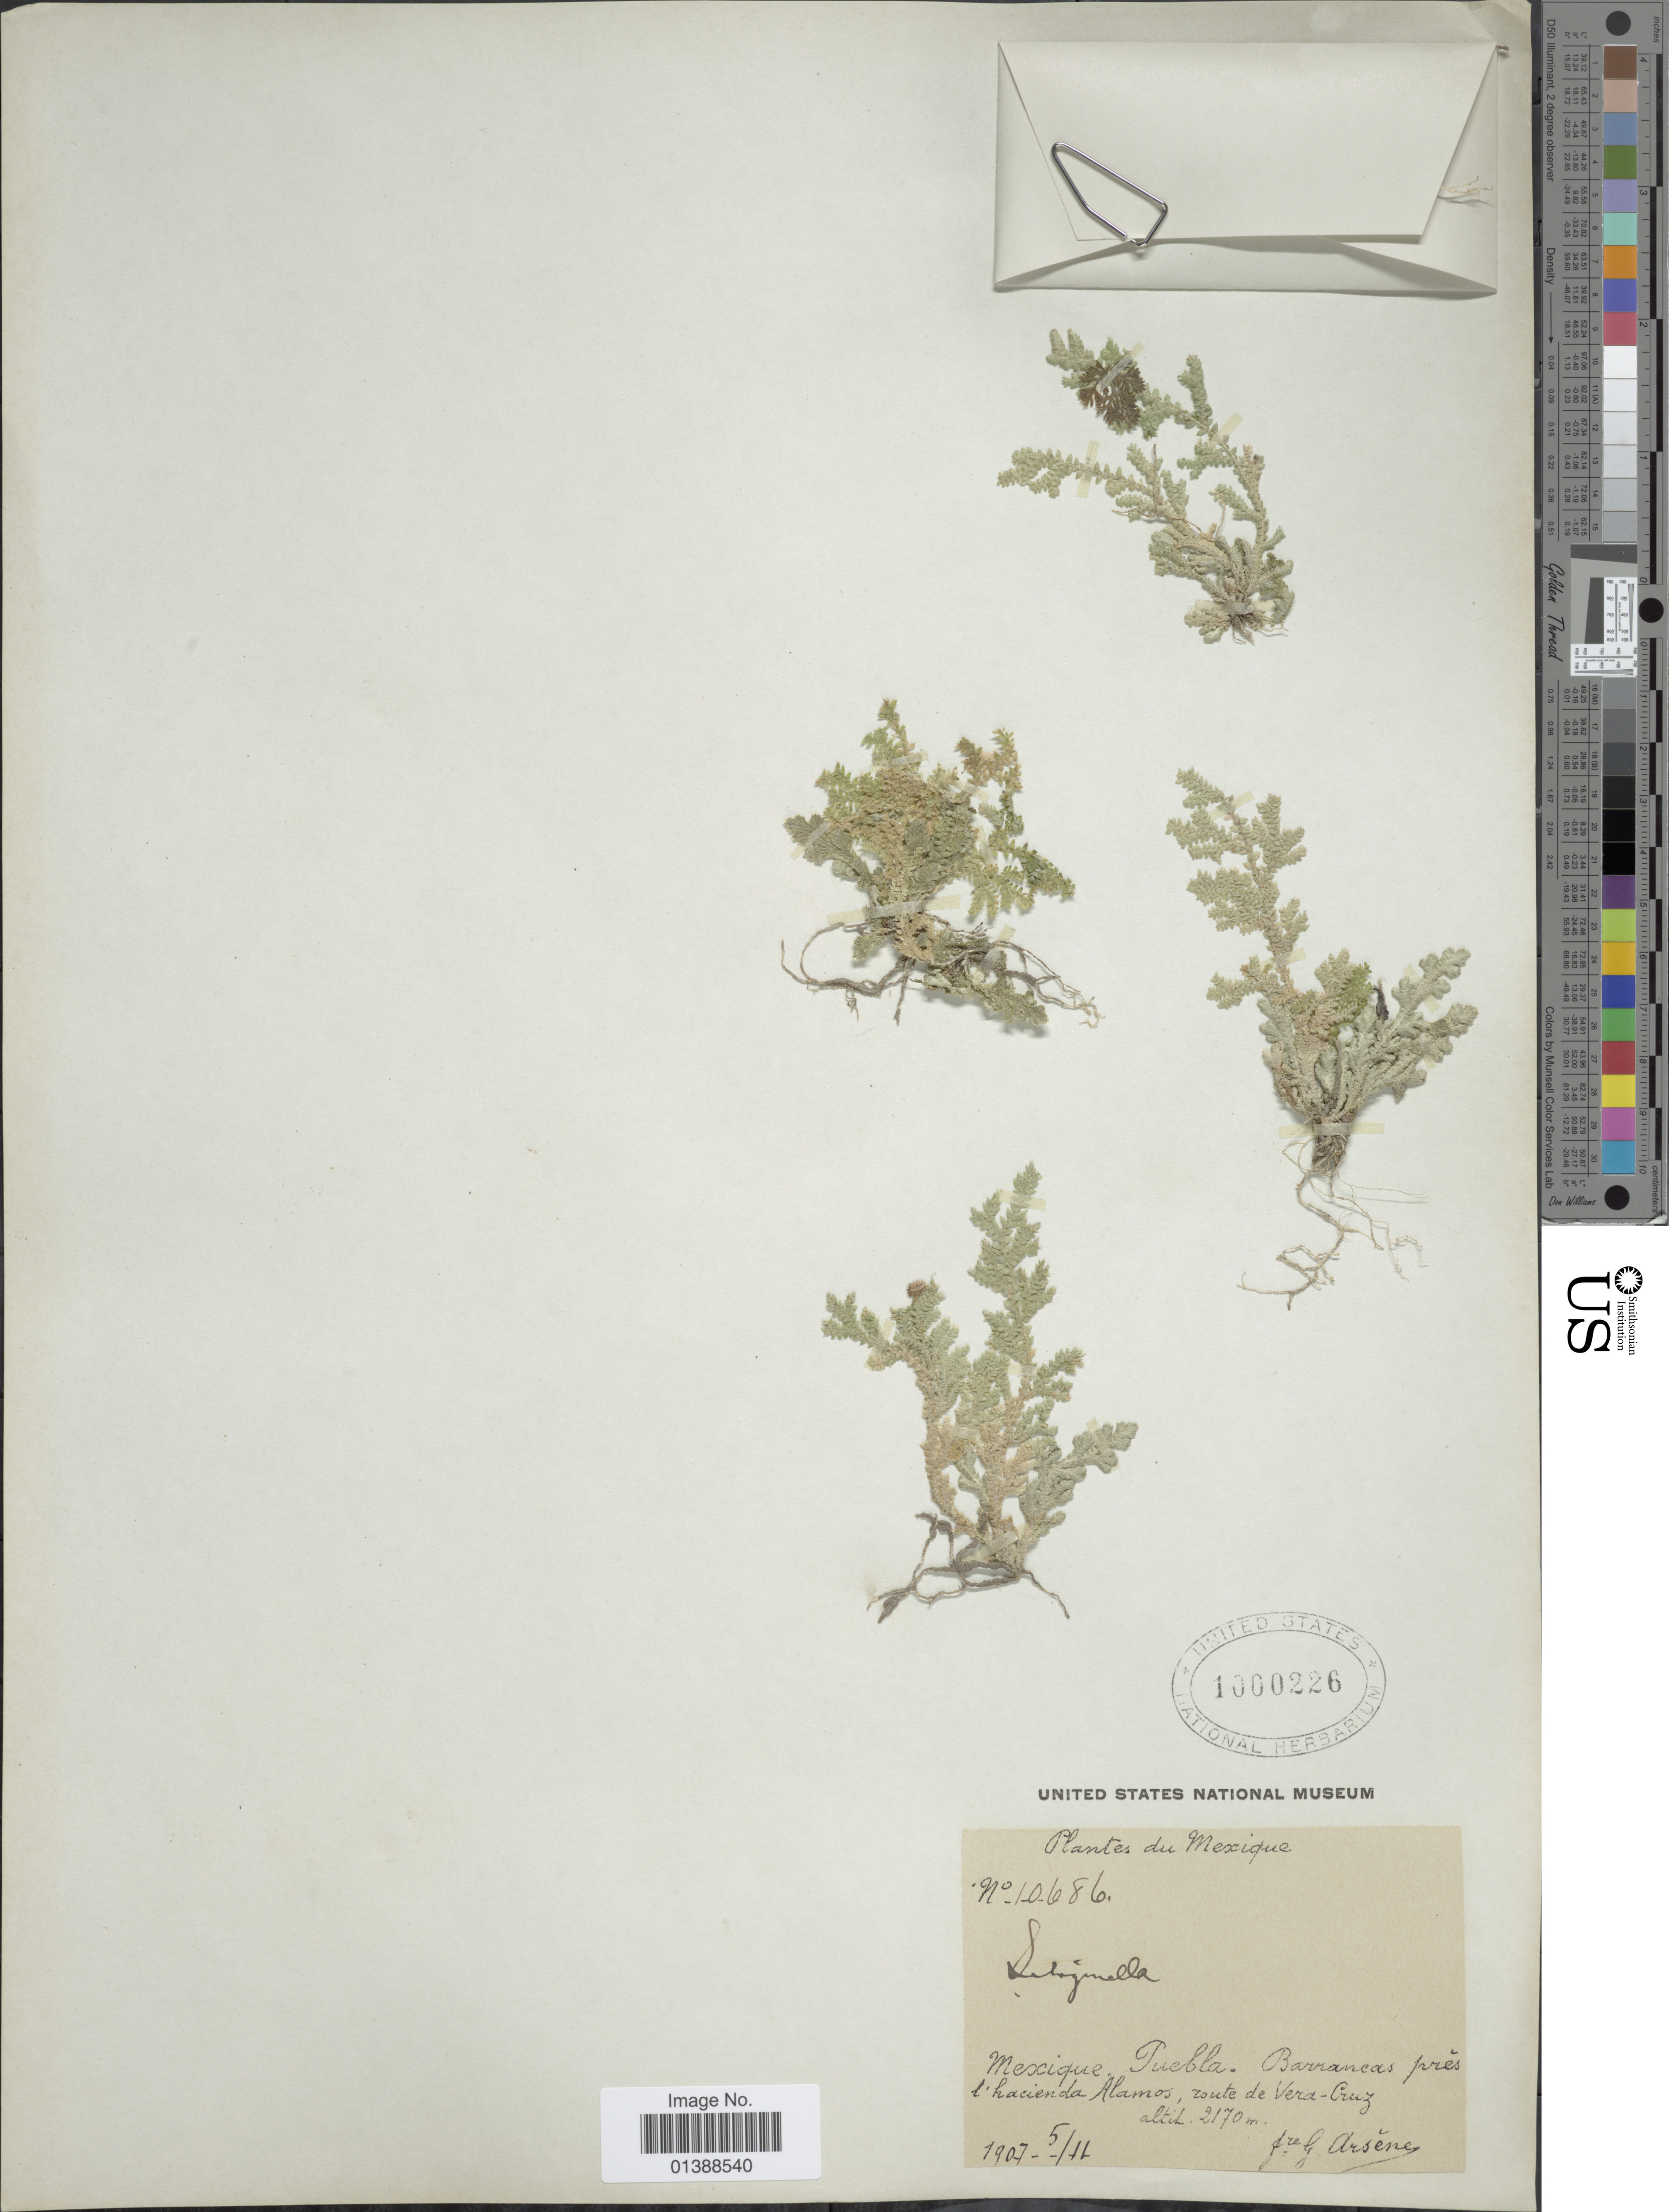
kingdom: Plantae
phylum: Tracheophyta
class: Lycopodiopsida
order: Selaginellales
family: Selaginellaceae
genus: Selaginella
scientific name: Selaginella pallescens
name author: (C. Presl) Spring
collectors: Bro. G. Arsène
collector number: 10686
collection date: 1907-11-05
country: Mexico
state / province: Puebla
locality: Barrancas près l'hacienda Alamos, route de Vera-Cruz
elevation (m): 2170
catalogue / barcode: US 1000226